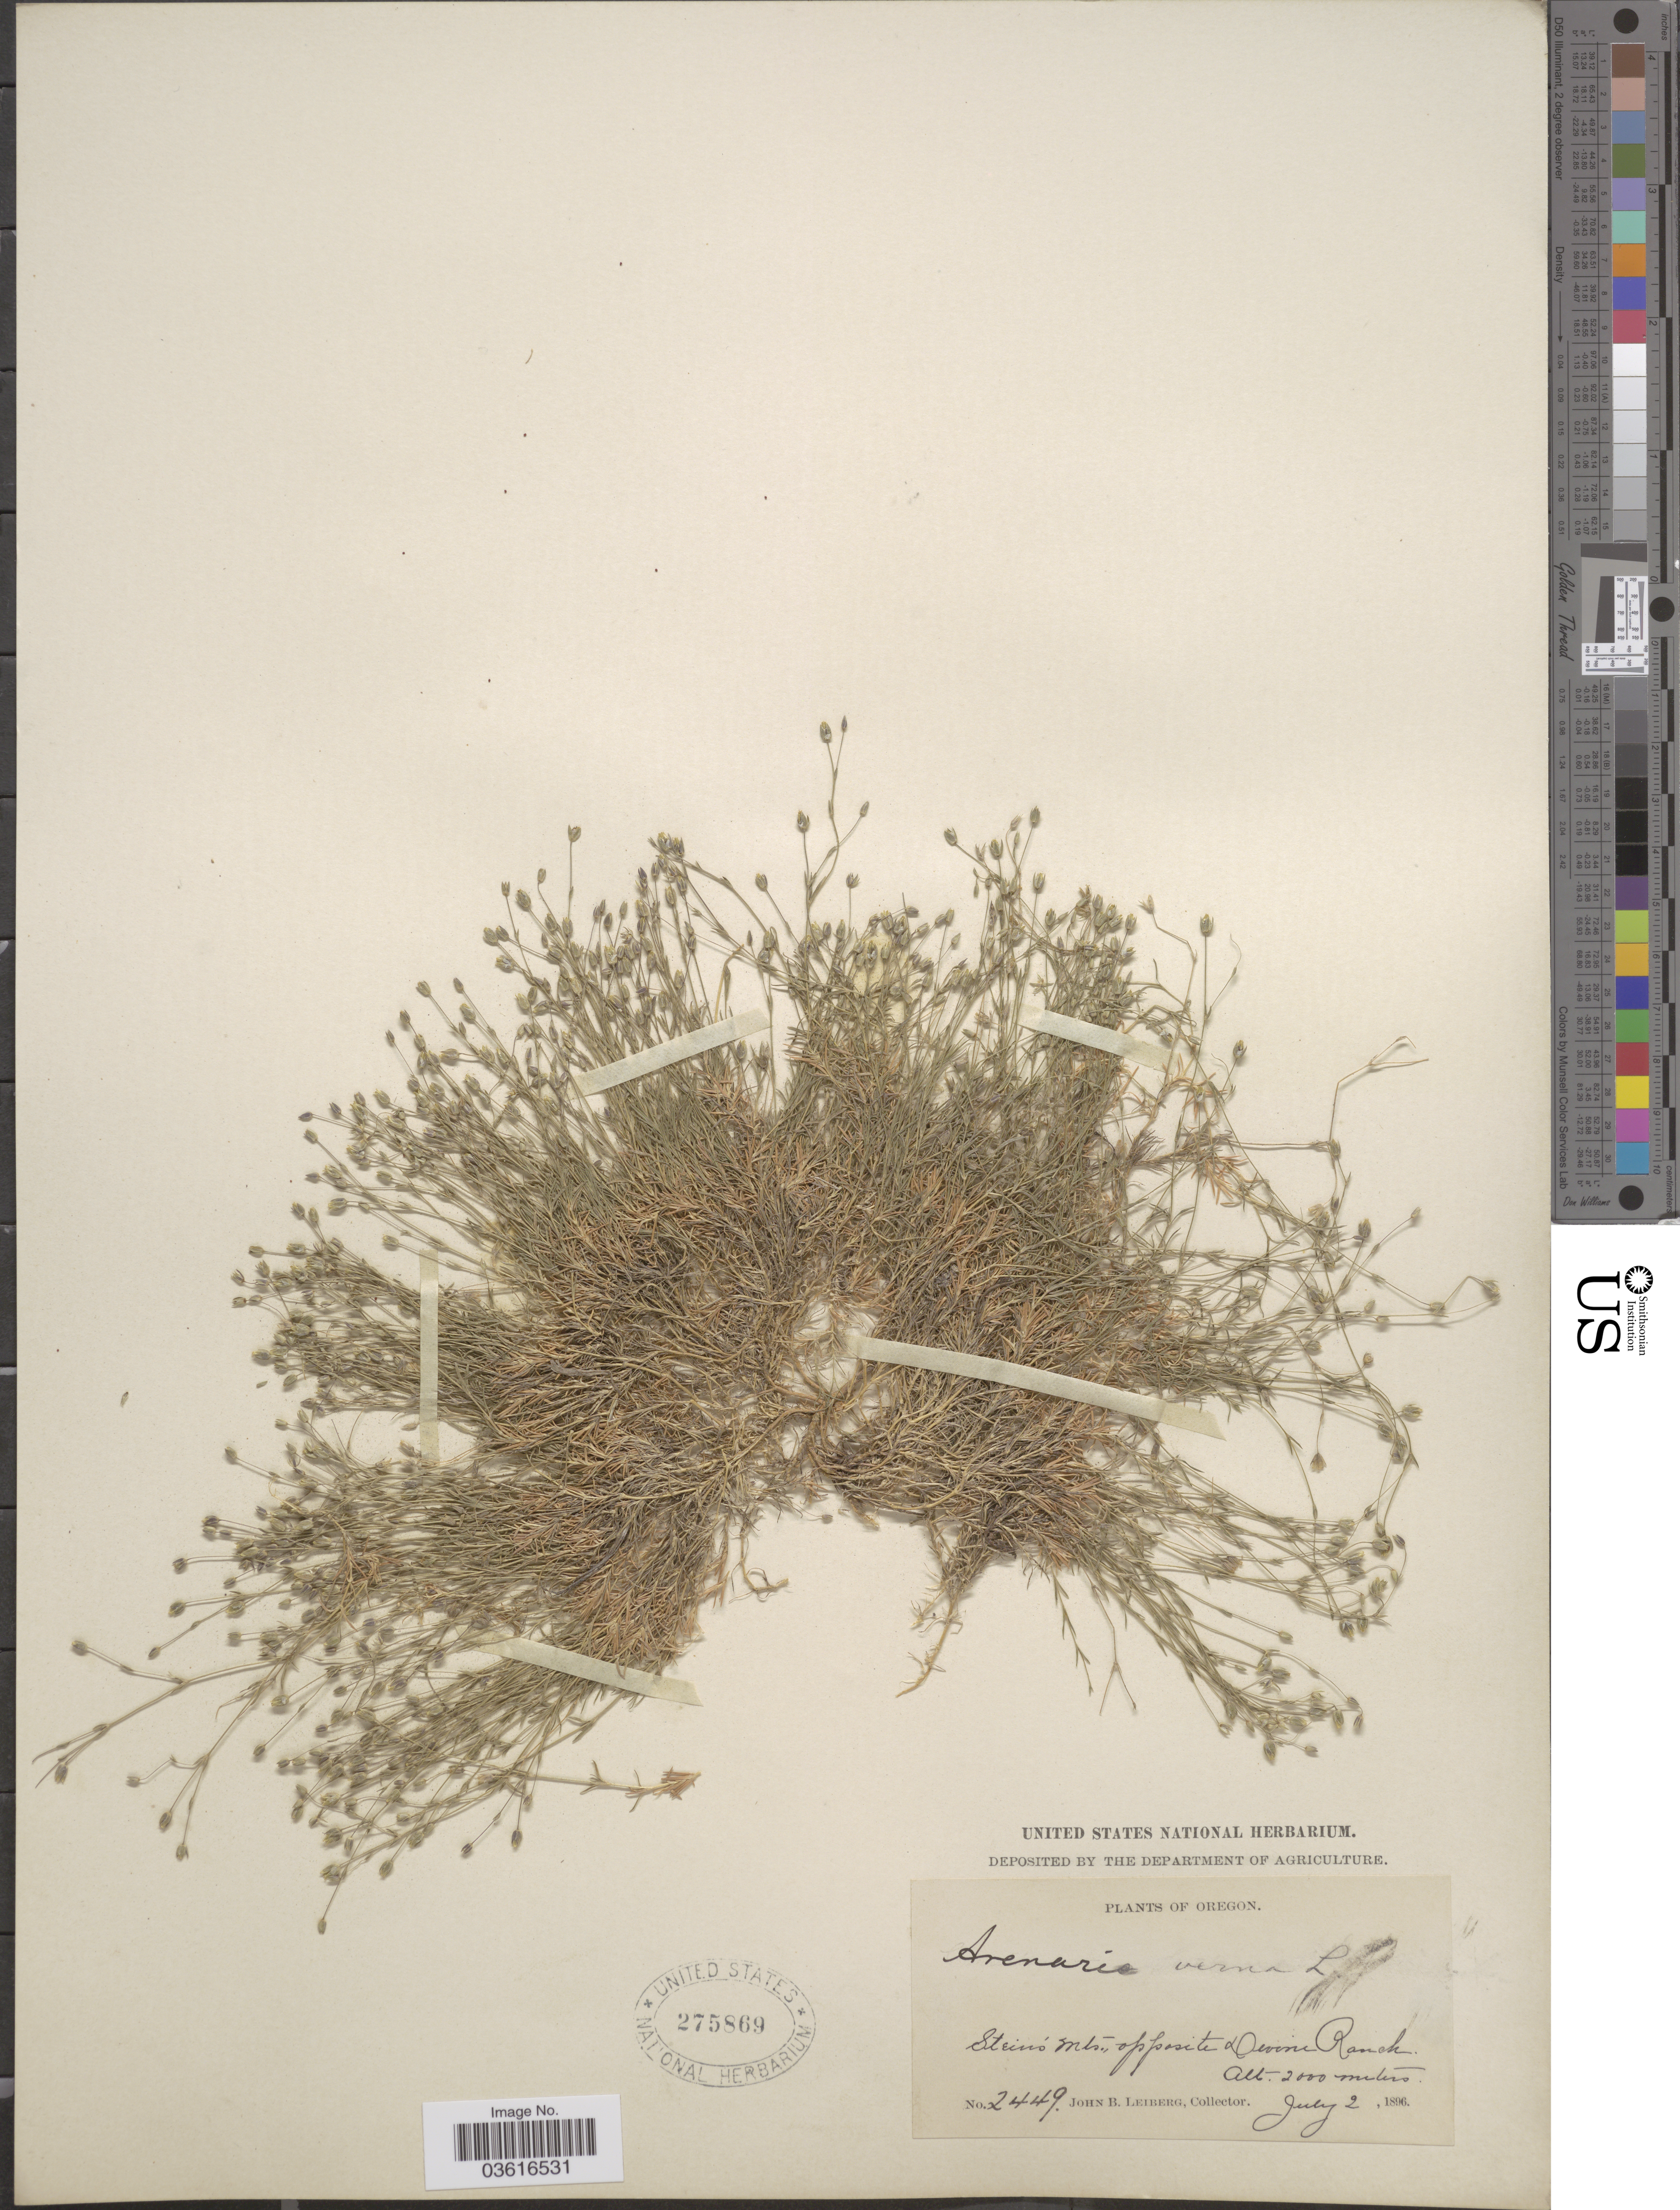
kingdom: Plantae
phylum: Tracheophyta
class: Magnoliopsida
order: Caryophyllales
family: Caryophyllaceae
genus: Minuartia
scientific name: Minuartia propinqua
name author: (Richardson) House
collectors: J. B. Leiberg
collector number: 2449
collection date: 1896-07-02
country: United States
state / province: Oregon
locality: Stein's Mts., opposite Devine Ranch.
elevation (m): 2000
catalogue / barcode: US 275869